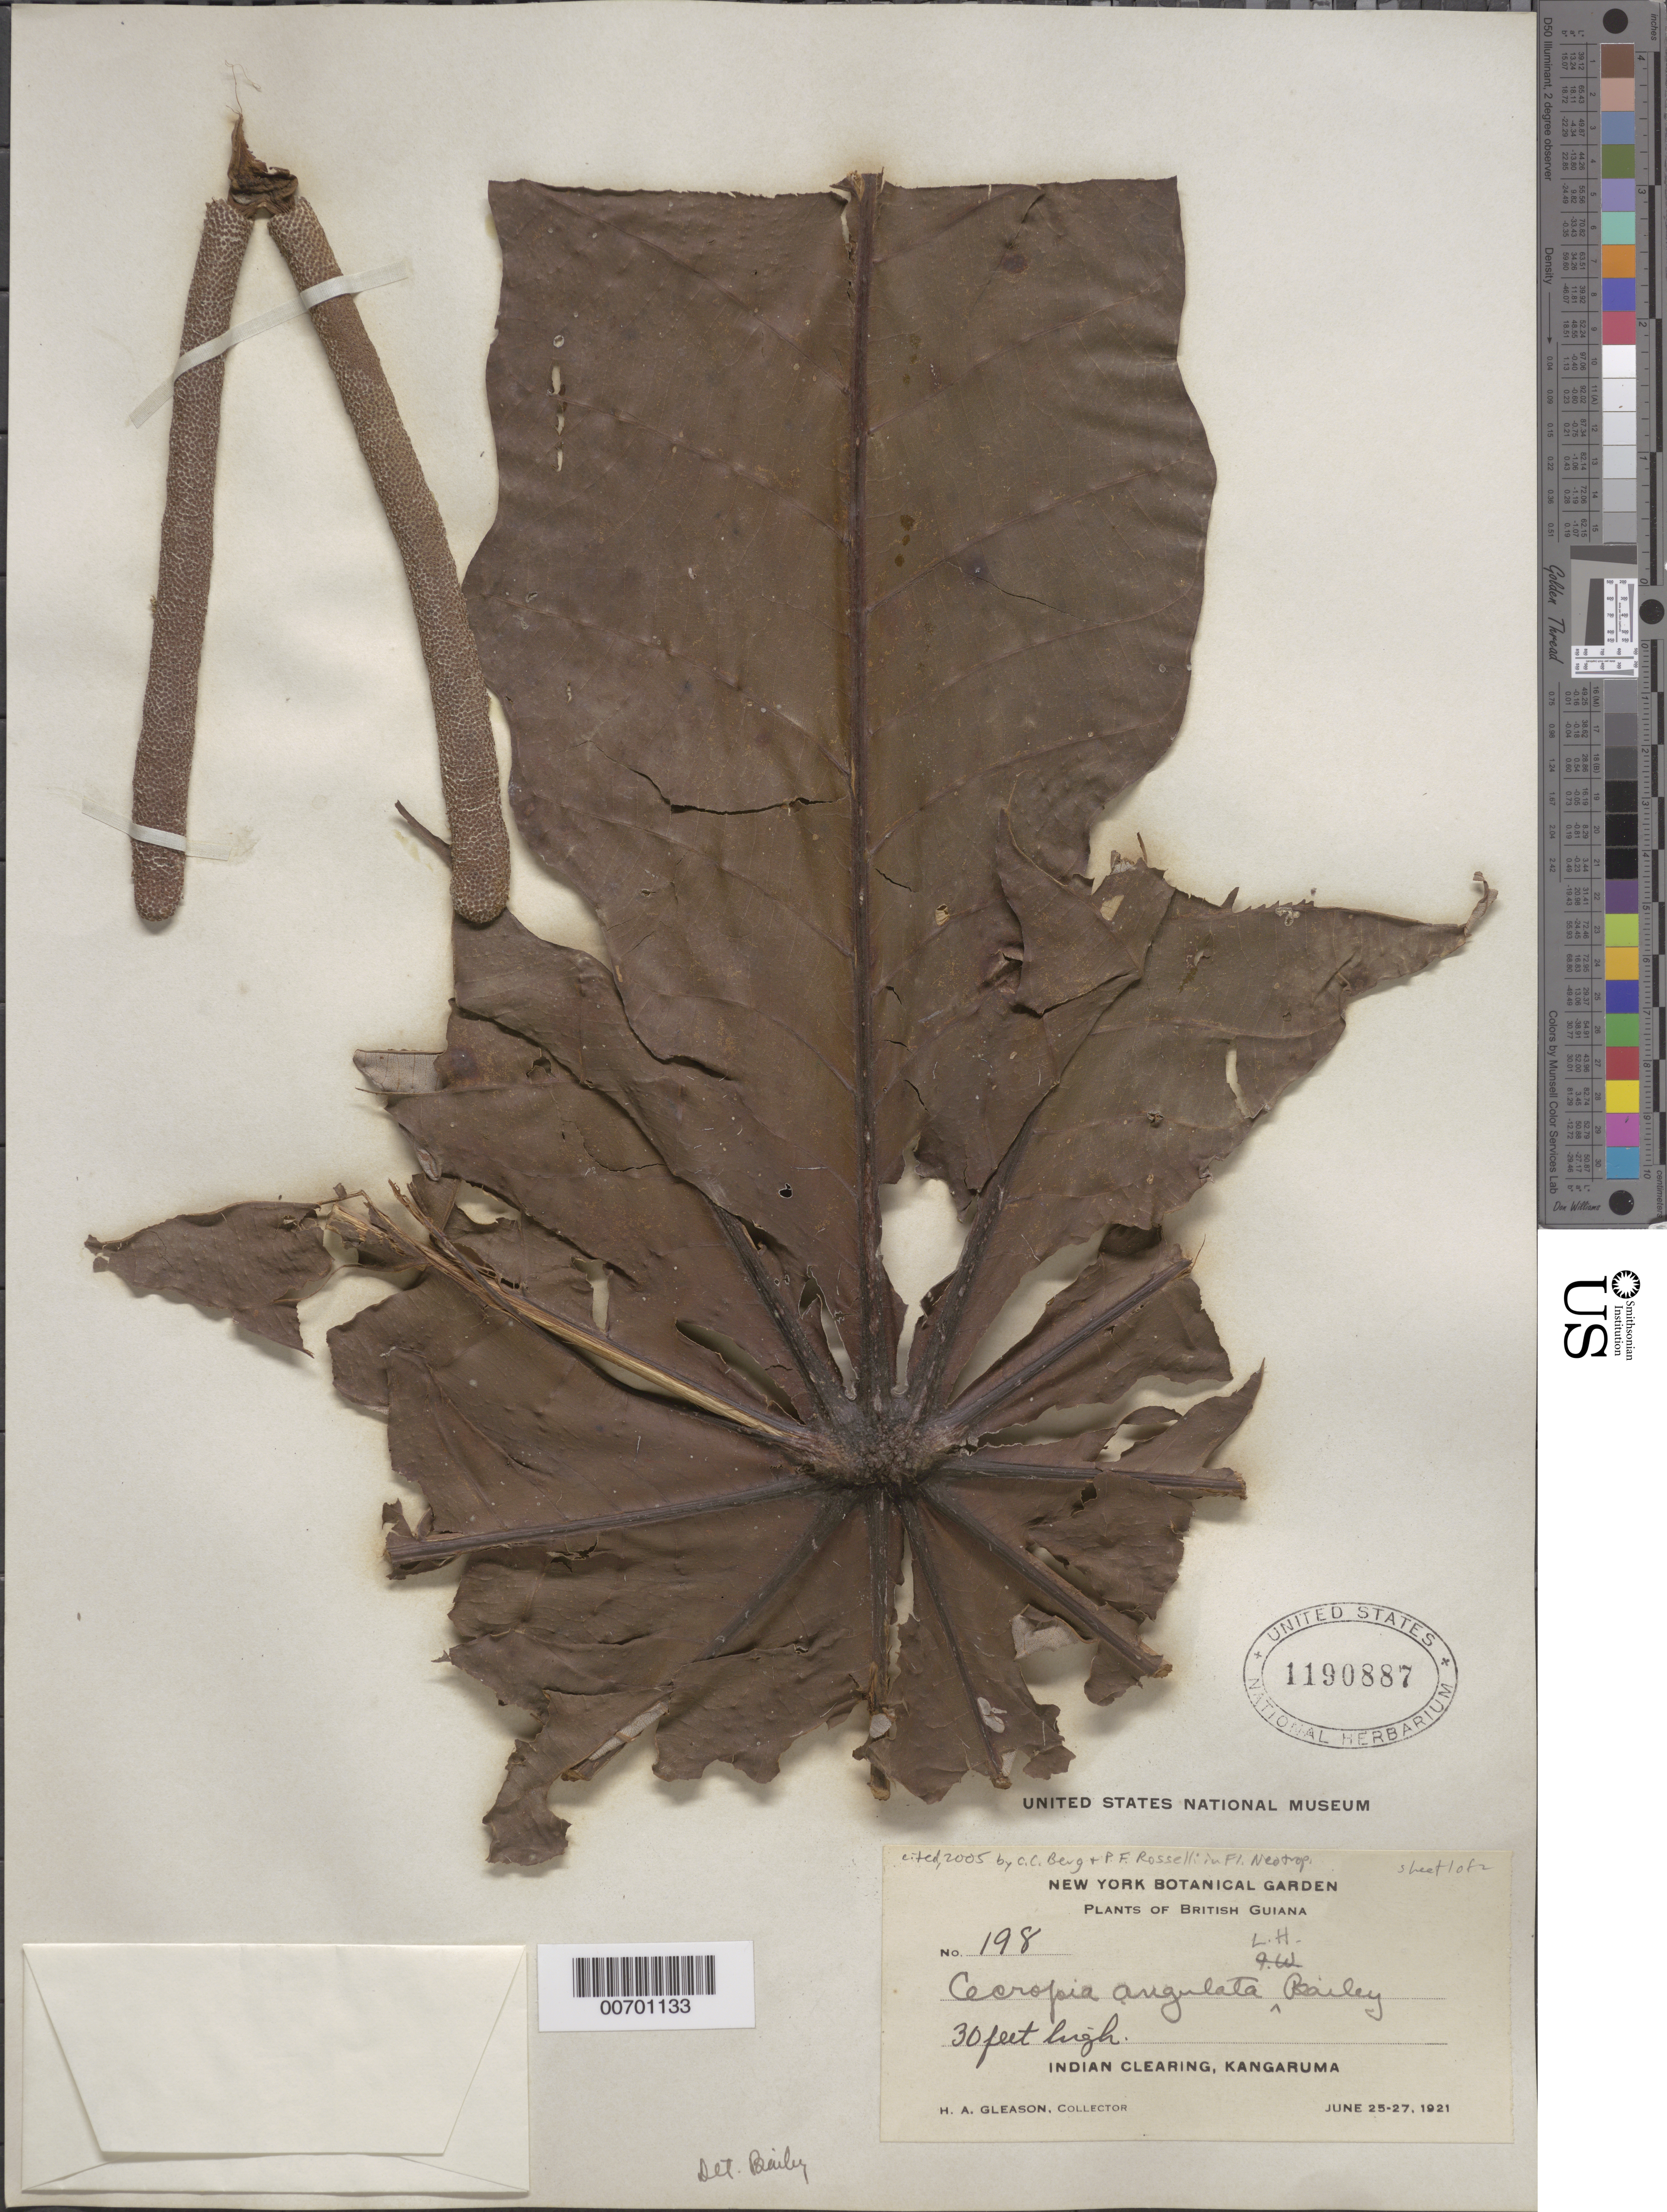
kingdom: Plantae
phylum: Tracheophyta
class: Magnoliopsida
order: Rosales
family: Urticaceae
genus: Cecropia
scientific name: Cecropia angulata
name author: I.W. Bailey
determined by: Bailey, L. H.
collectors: H. A. Gleason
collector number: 198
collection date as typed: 25-Jun-21 to 27-Jun-21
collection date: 1921-06-25/1921-06-27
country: Guyana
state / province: Potaro-Siparuni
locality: Kangaruma, Indian clearing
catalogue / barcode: US 1190887